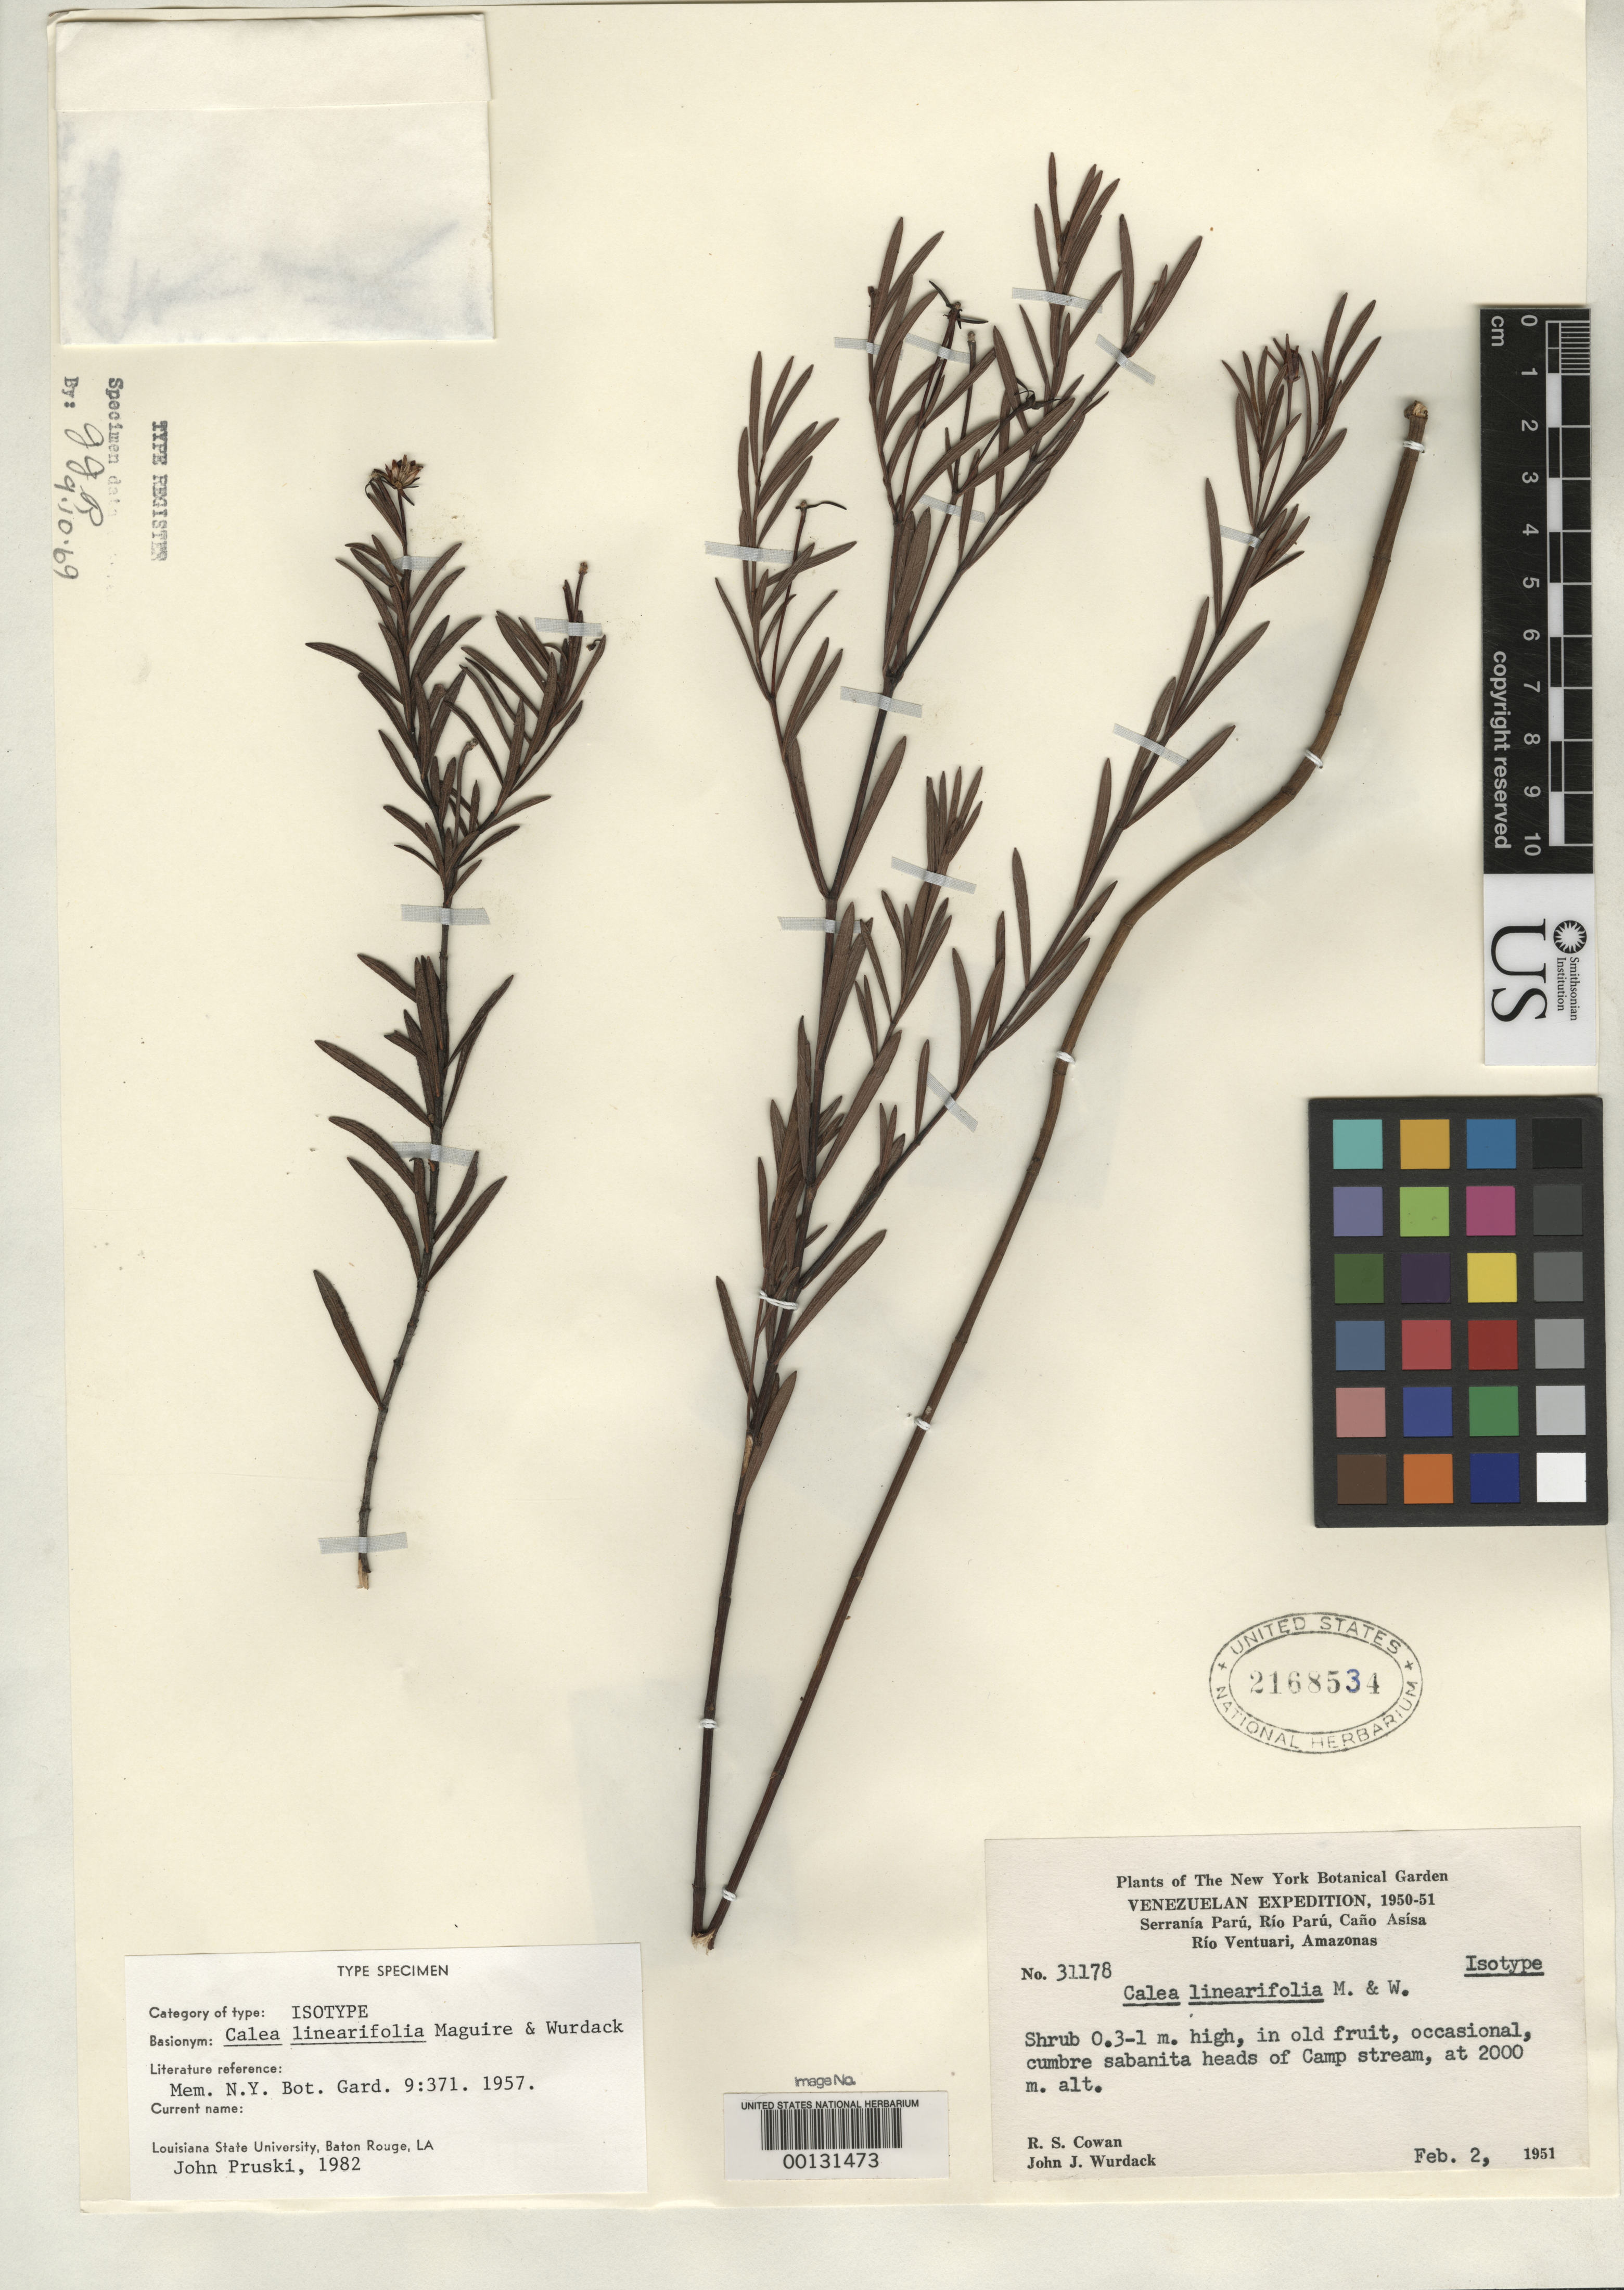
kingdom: Plantae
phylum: Tracheophyta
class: Magnoliopsida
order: Asterales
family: Asteraceae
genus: Calea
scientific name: Calea linearifolia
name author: Maguire & Wurdack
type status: Isotype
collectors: R. S. Cowan & J. J. Wurdack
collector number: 31178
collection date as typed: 02 Feb 1951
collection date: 1951-02-02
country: Venezuela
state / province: Amazonas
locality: Serrania Paru, Rio Paru, Cano Asisa, Rio Ventauri.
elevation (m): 2000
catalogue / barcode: US 2168534